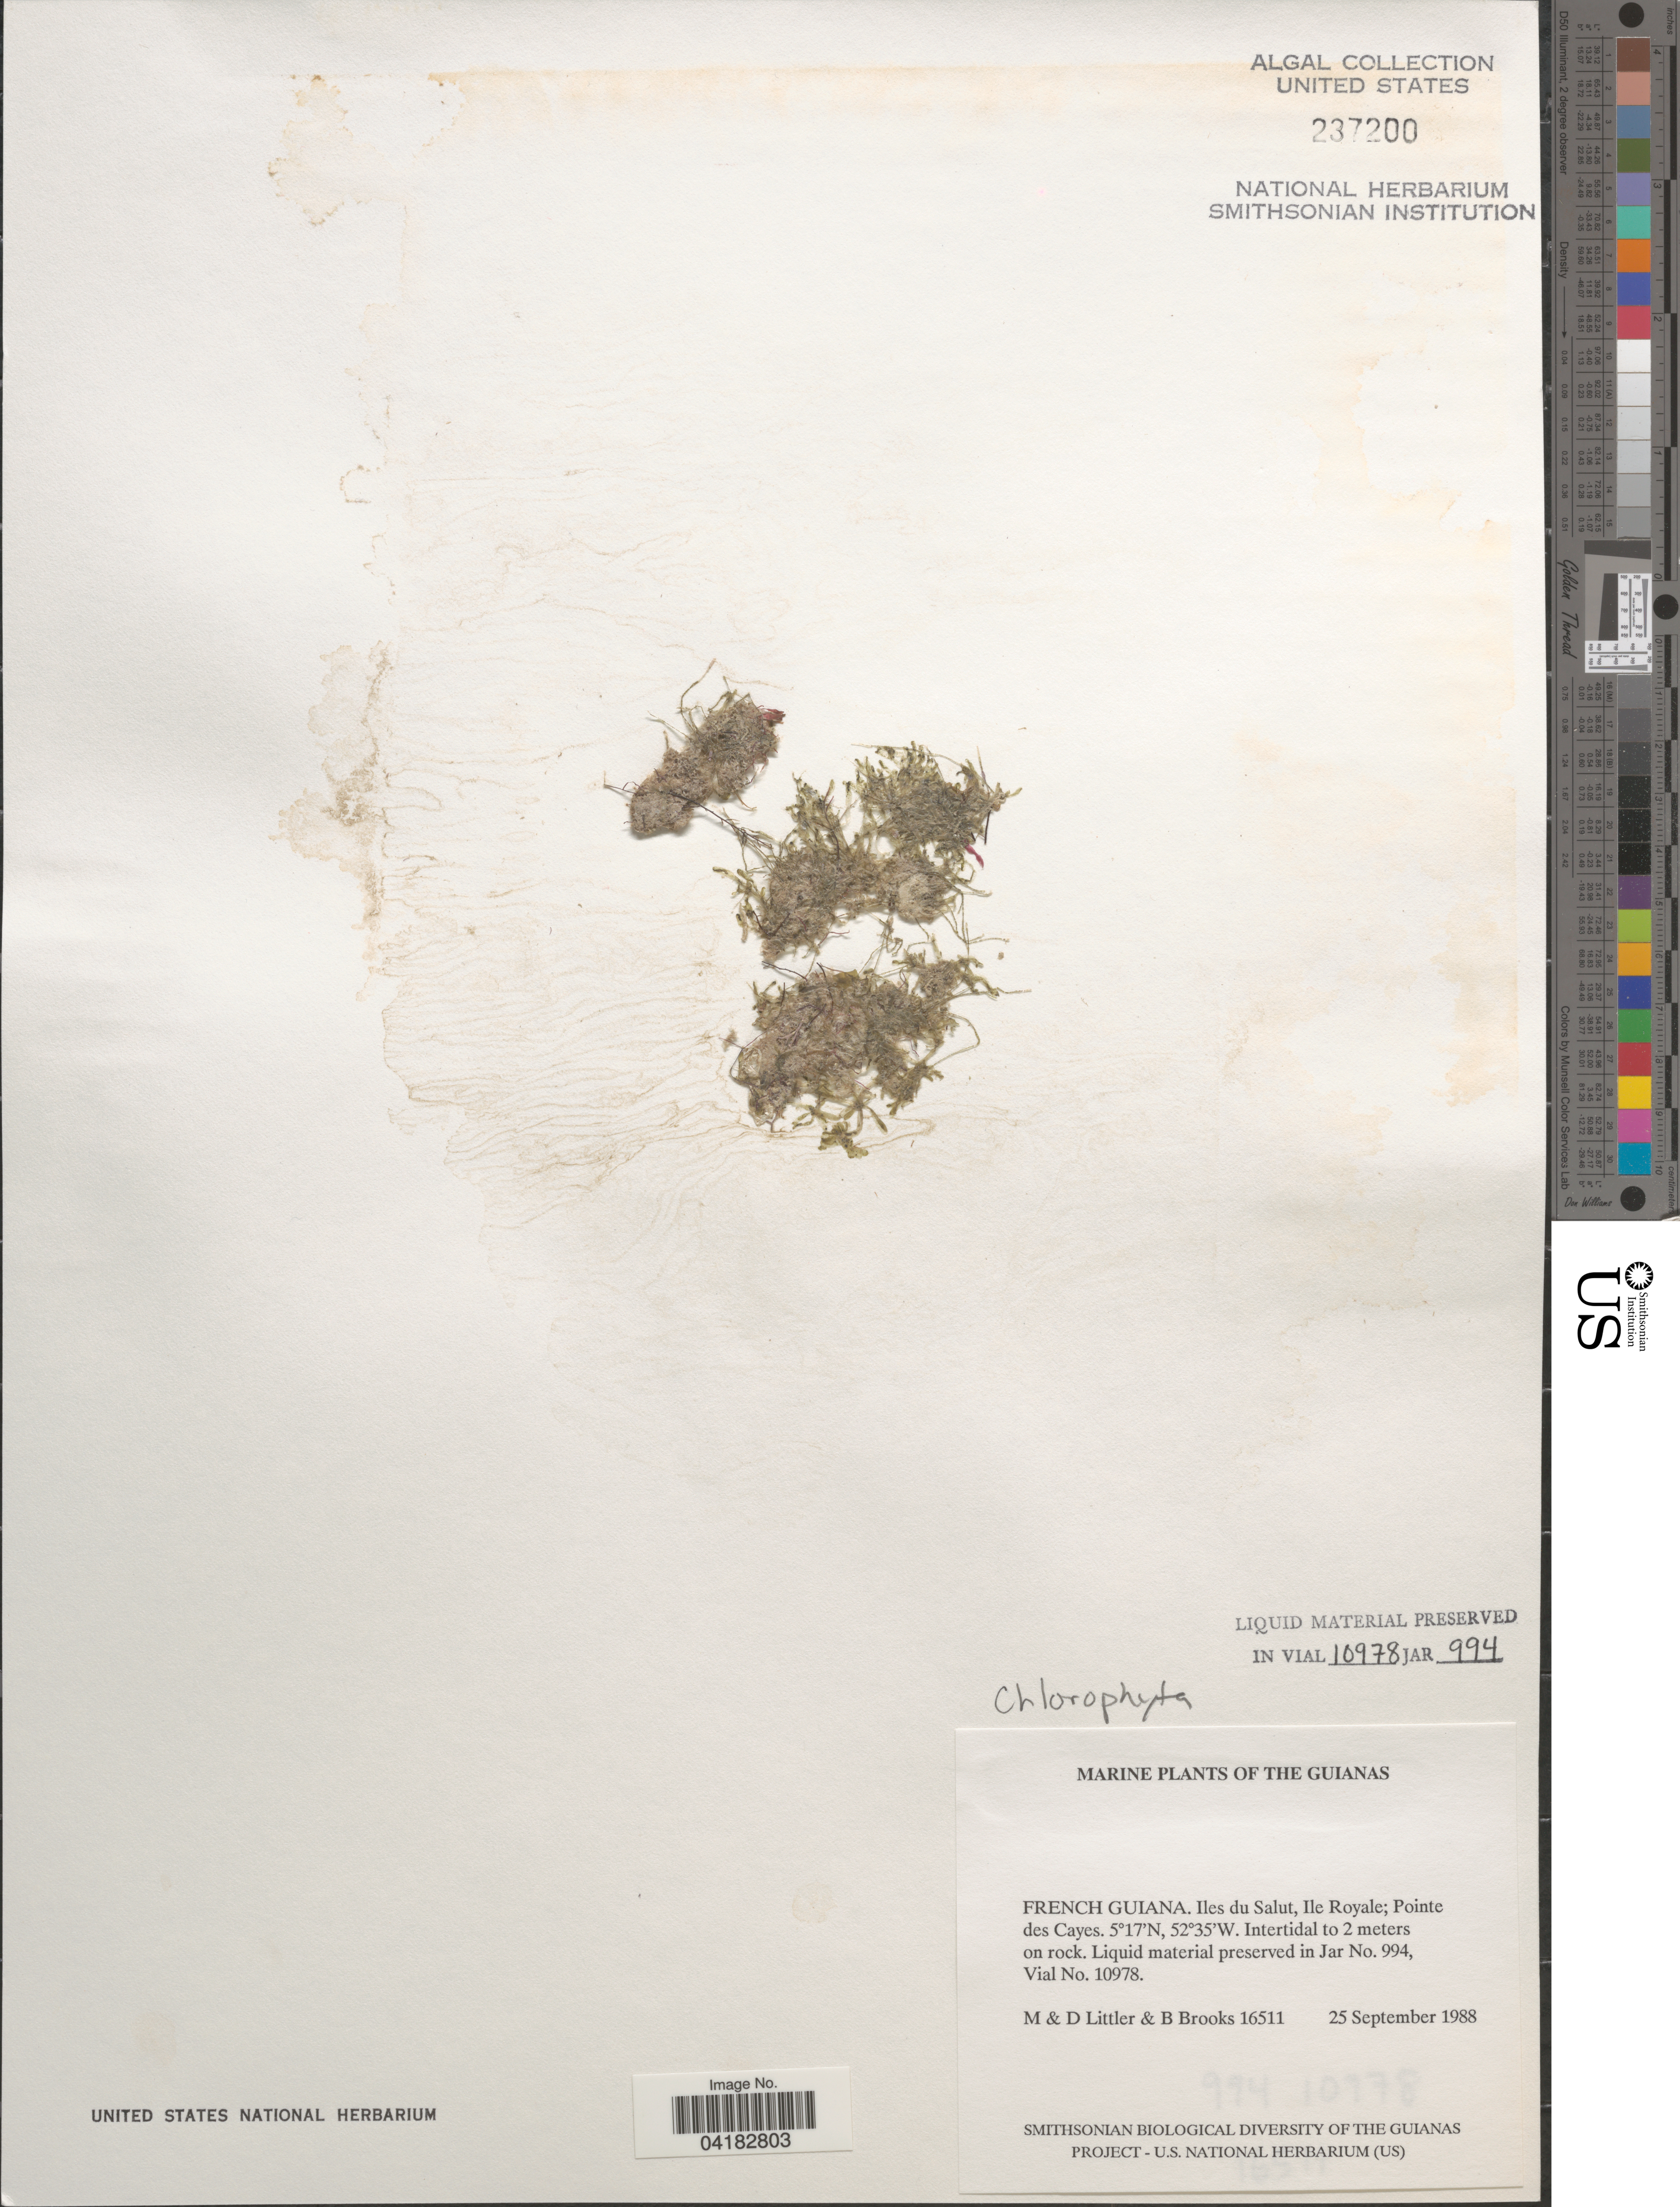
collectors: M. Littler, D. S. Littler & B. Brooks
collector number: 16511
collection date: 1988-09-25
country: French Guiana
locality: Guianas. Iles du Salut, Ile Royale, Pointe des Cayes.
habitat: Intertidal to 2 meters on rock.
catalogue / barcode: US 237200